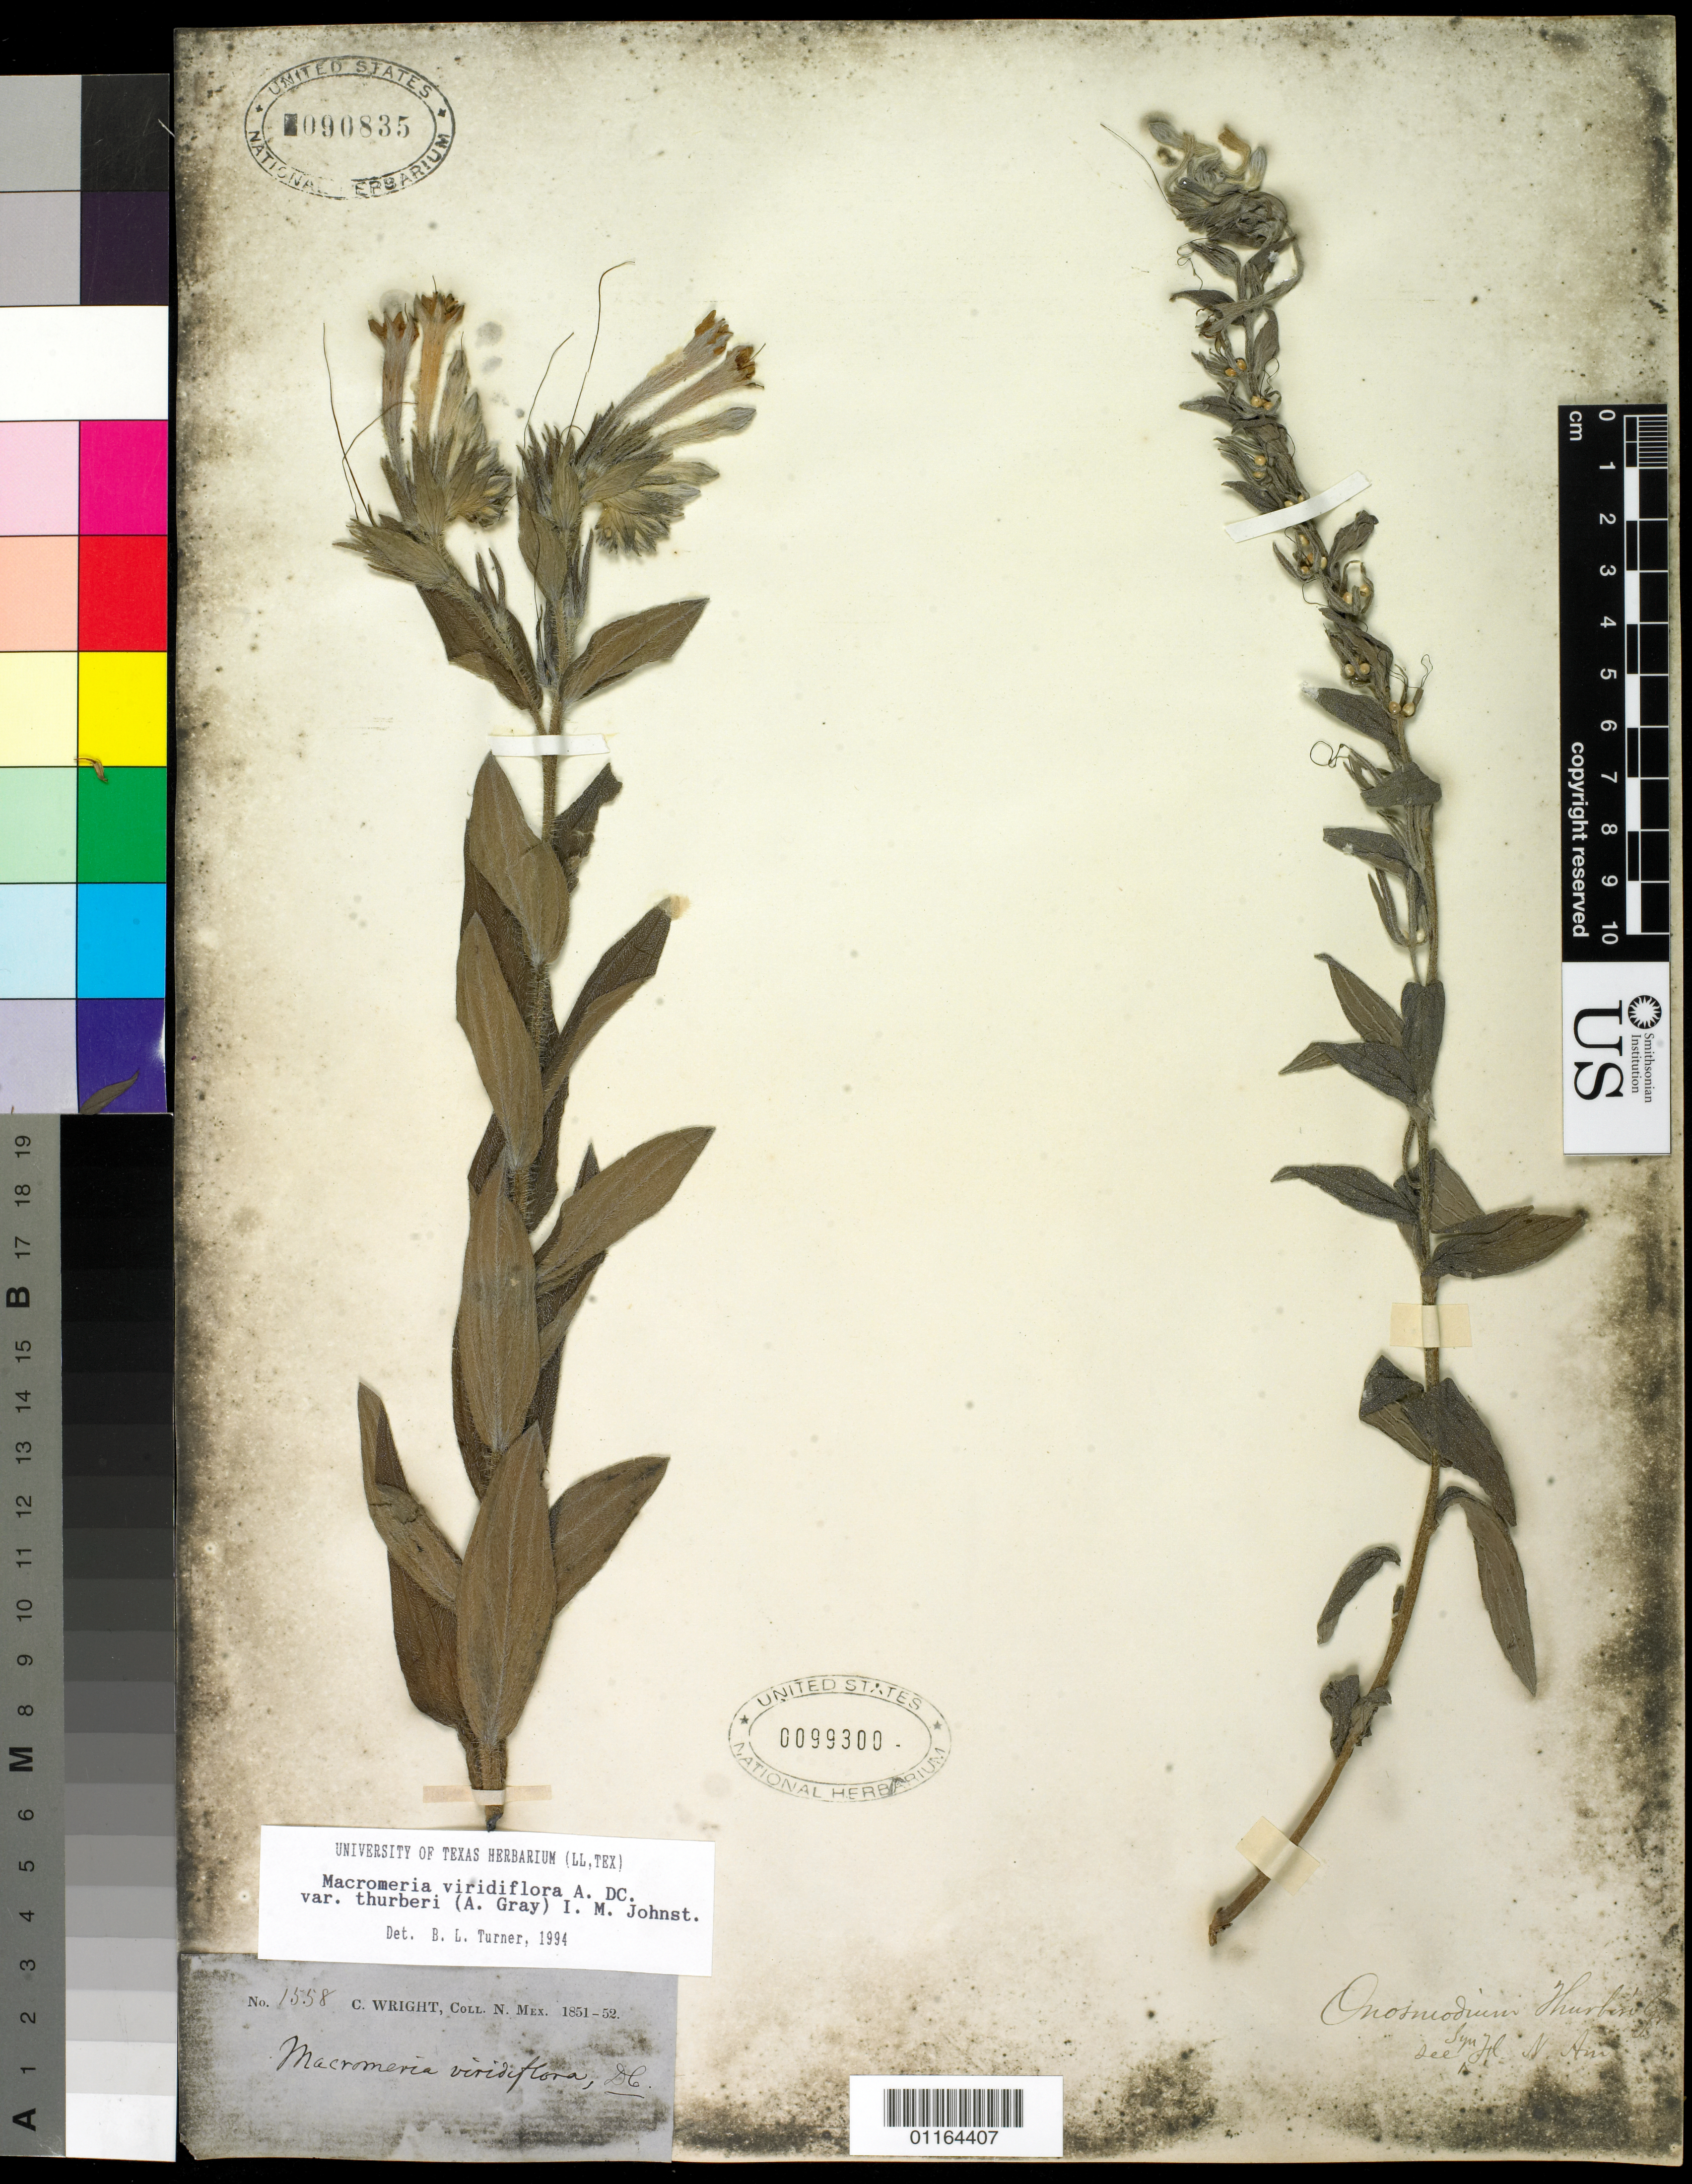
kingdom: Plantae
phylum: Tracheophyta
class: Magnoliopsida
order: Boraginales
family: Boraginaceae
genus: Macromeria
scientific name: Macromeria viridiflora var. thurberi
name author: (A. Gray) I.M. Johnst.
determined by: Turner, B.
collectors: C. Wright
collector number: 1558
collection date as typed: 1851 to -- --- 1852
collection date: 1851/1852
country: United States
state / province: New Mexico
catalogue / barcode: US 99300